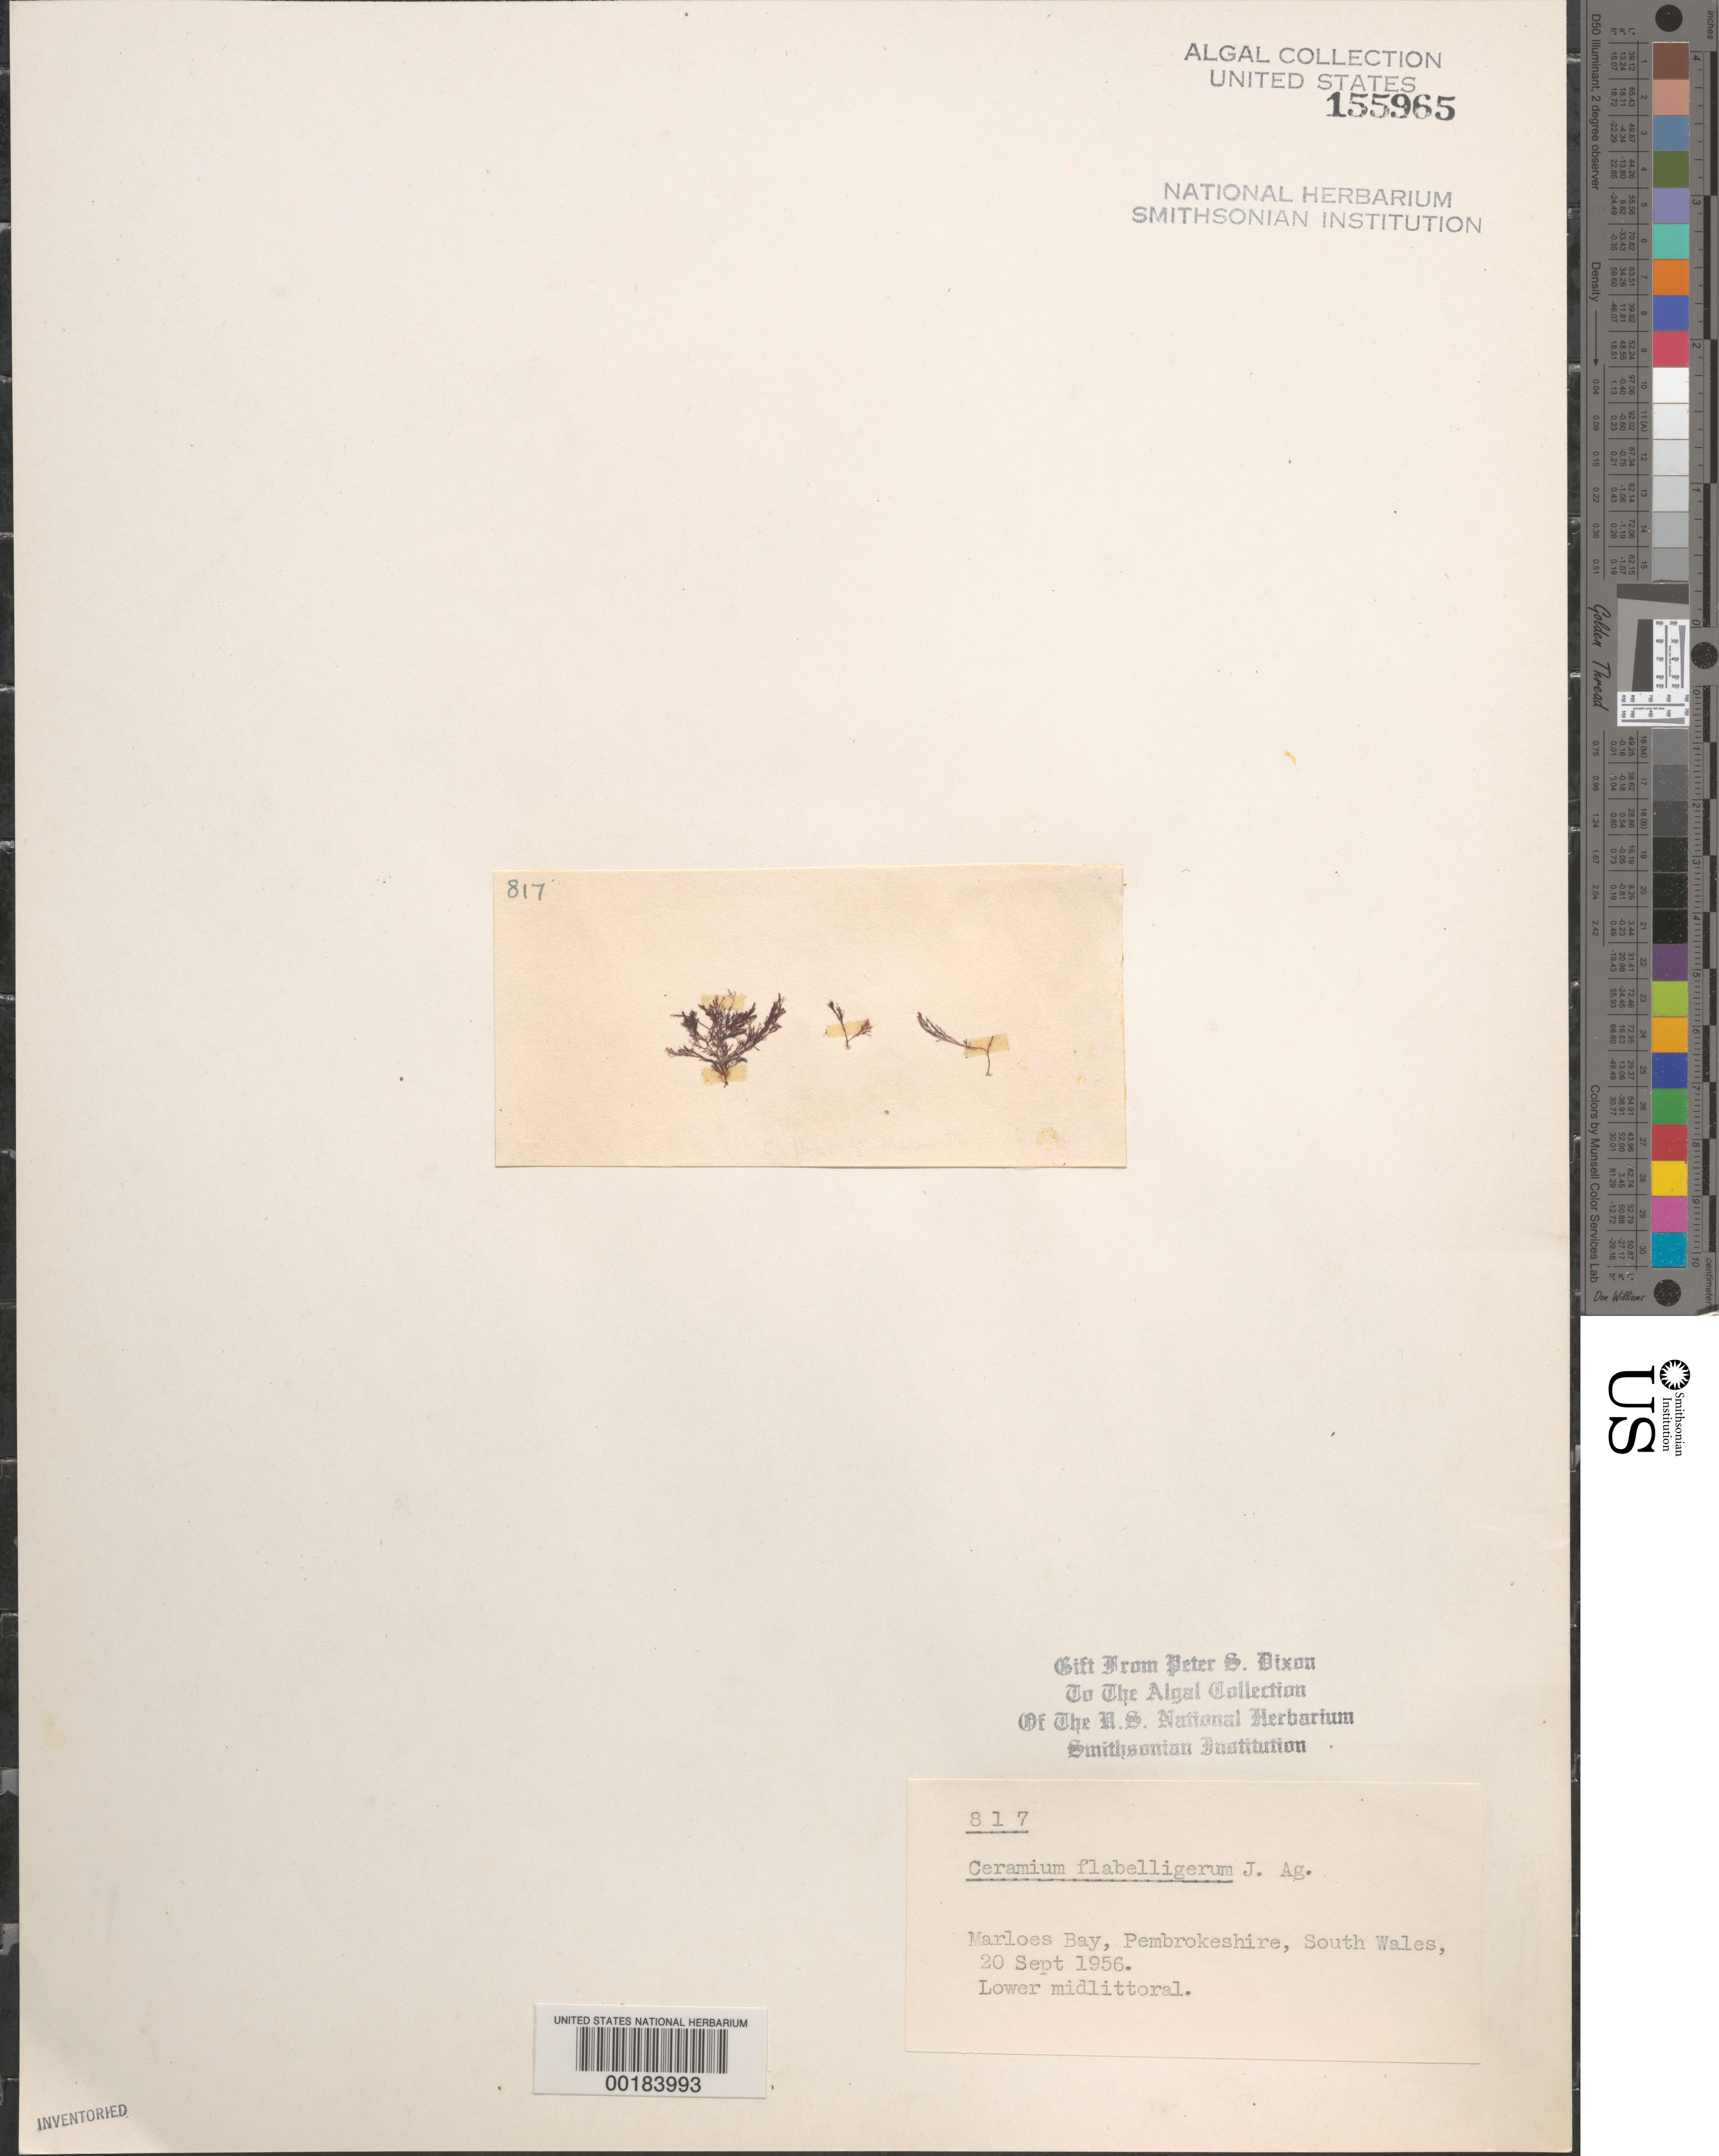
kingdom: Plantae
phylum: Rhodophyta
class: Florideophyceae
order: Ceramiales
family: Ceramiaceae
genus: Ceramium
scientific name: Ceramium gaditanum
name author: (Clemente) Cremades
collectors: P. S. Dixon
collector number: PSD 817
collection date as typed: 20 Sep 1956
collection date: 1956-09-20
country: United Kingdom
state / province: Wales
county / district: Dyfed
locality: Marloes Bay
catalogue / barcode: US 155965